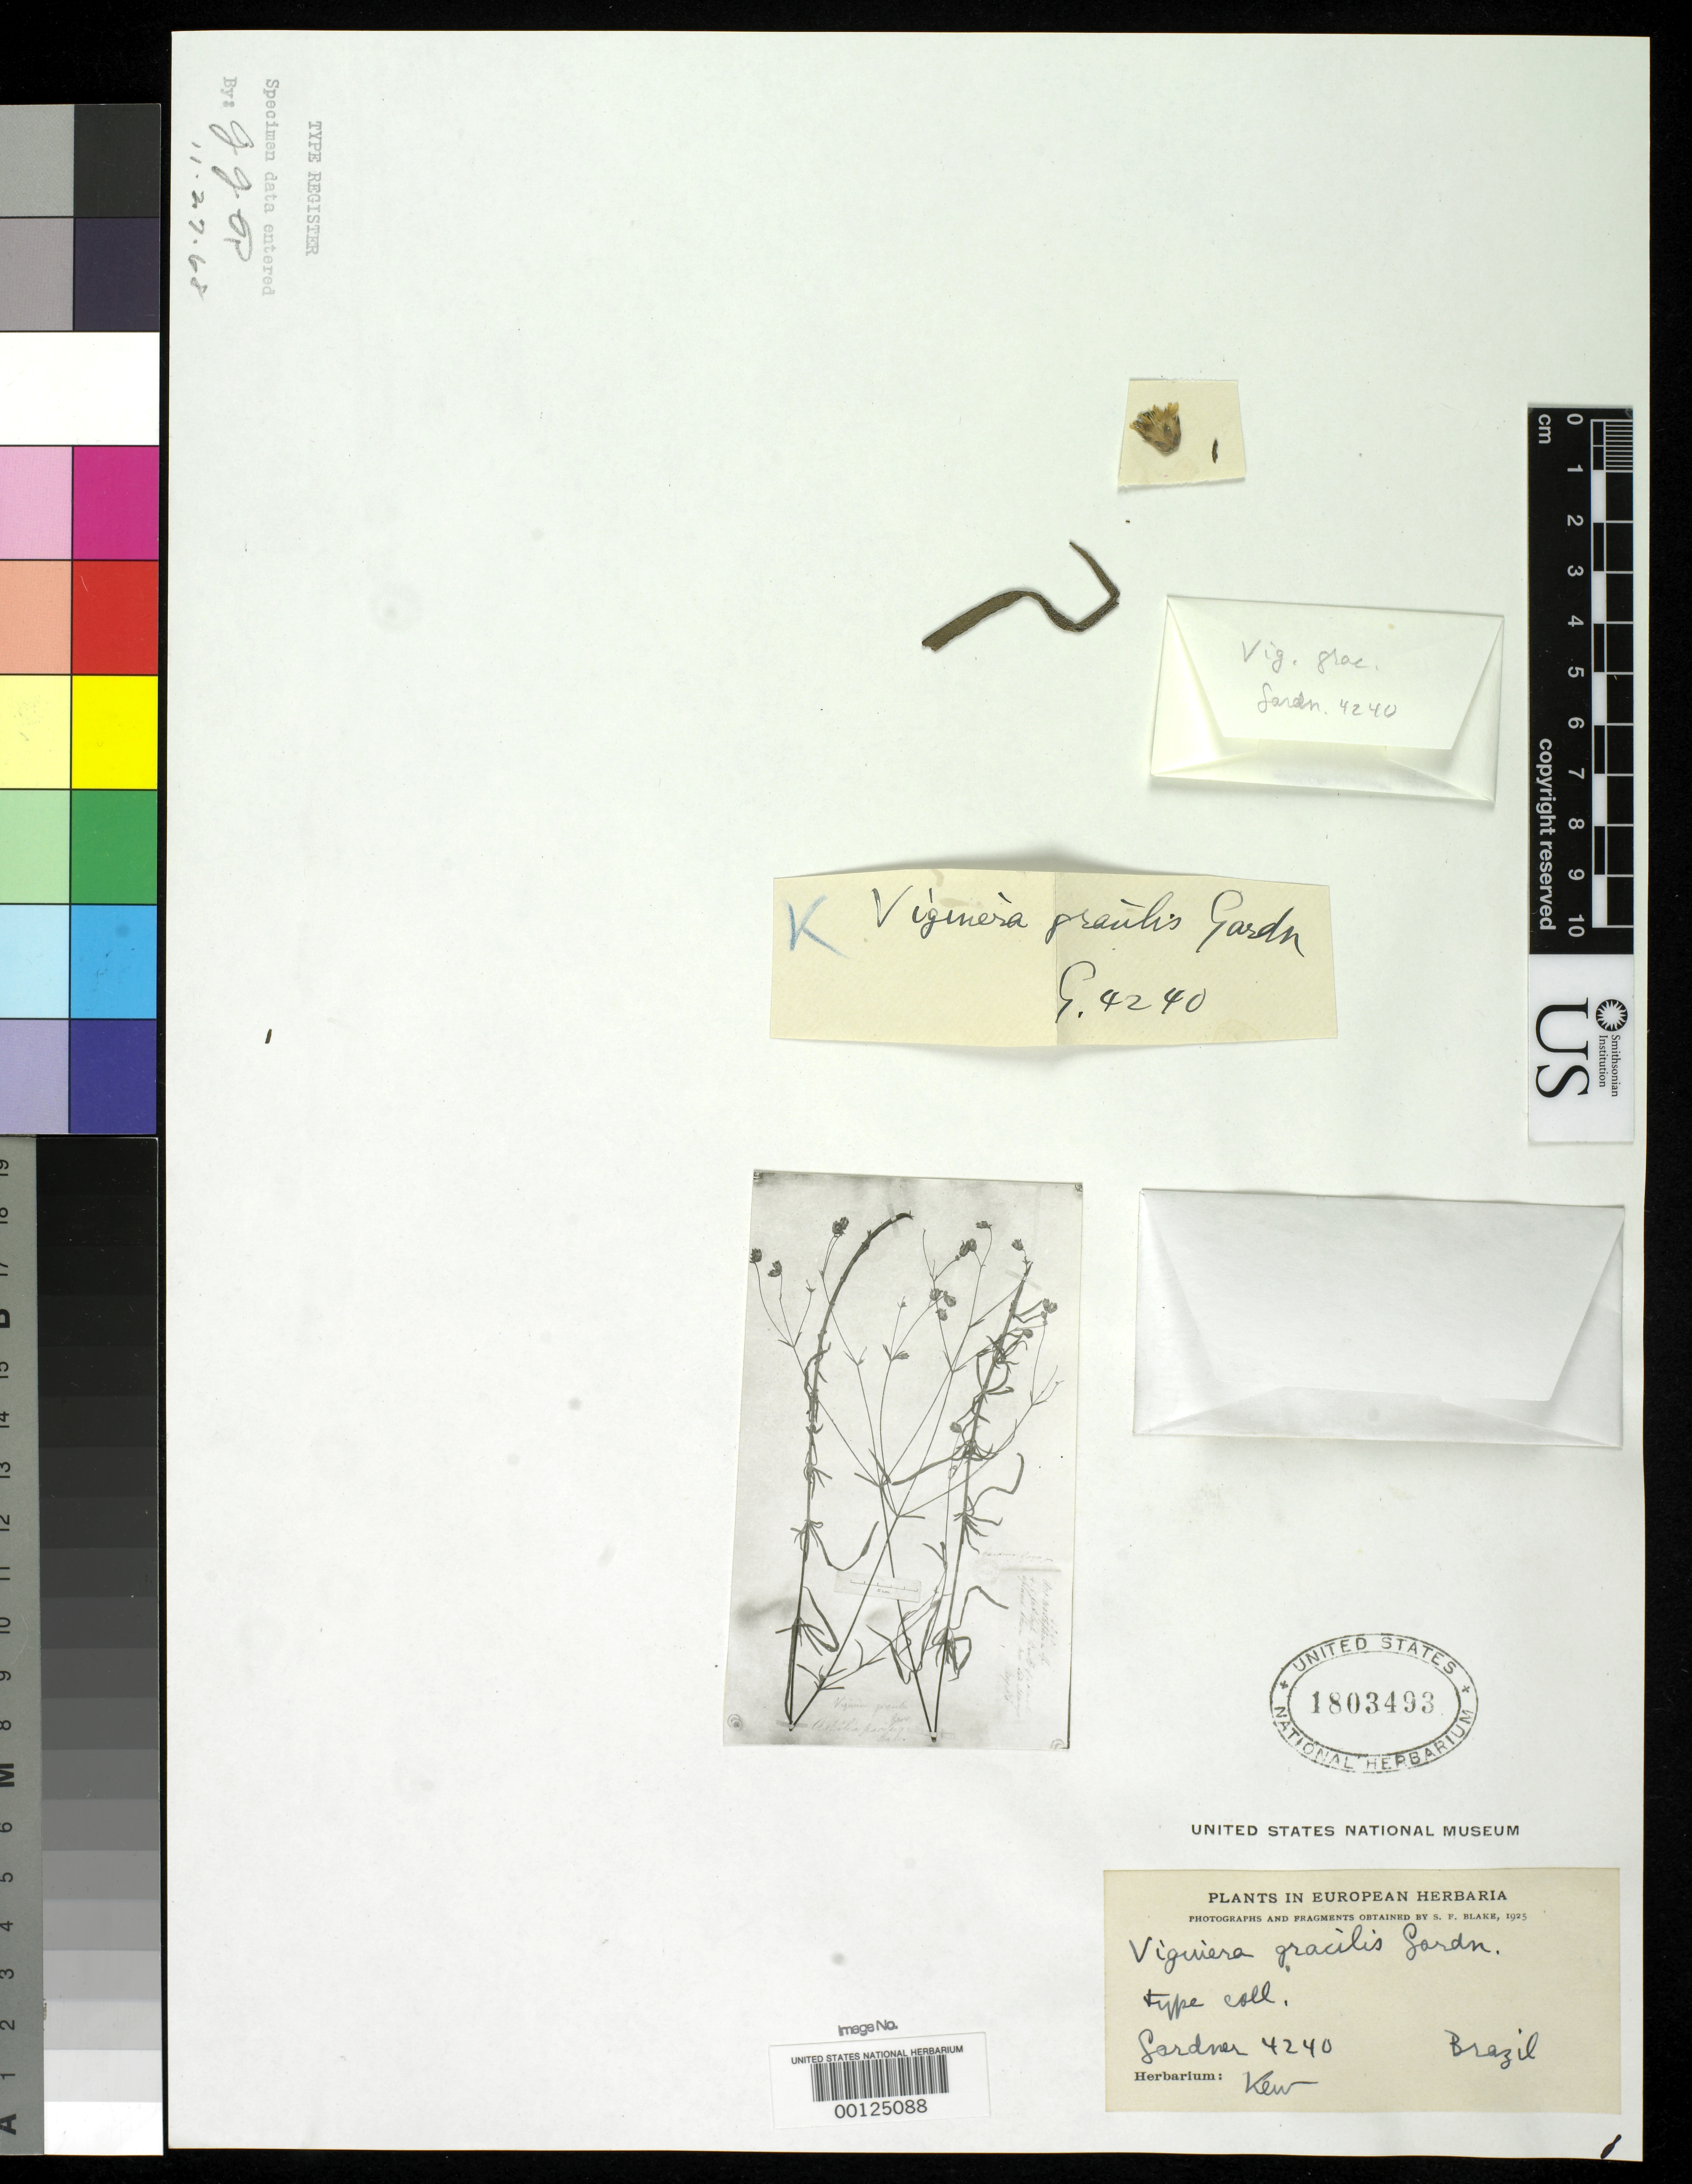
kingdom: Plantae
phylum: Tracheophyta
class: Magnoliopsida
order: Asterales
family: Asteraceae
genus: Viguiera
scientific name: Viguiera gracilis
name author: Gardner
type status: Type Fragment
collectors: G. Gardner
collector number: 4240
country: Brazil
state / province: Goiás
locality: Inter Porto Imperial et Lunie, ad flum Tocantins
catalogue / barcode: US 1803493